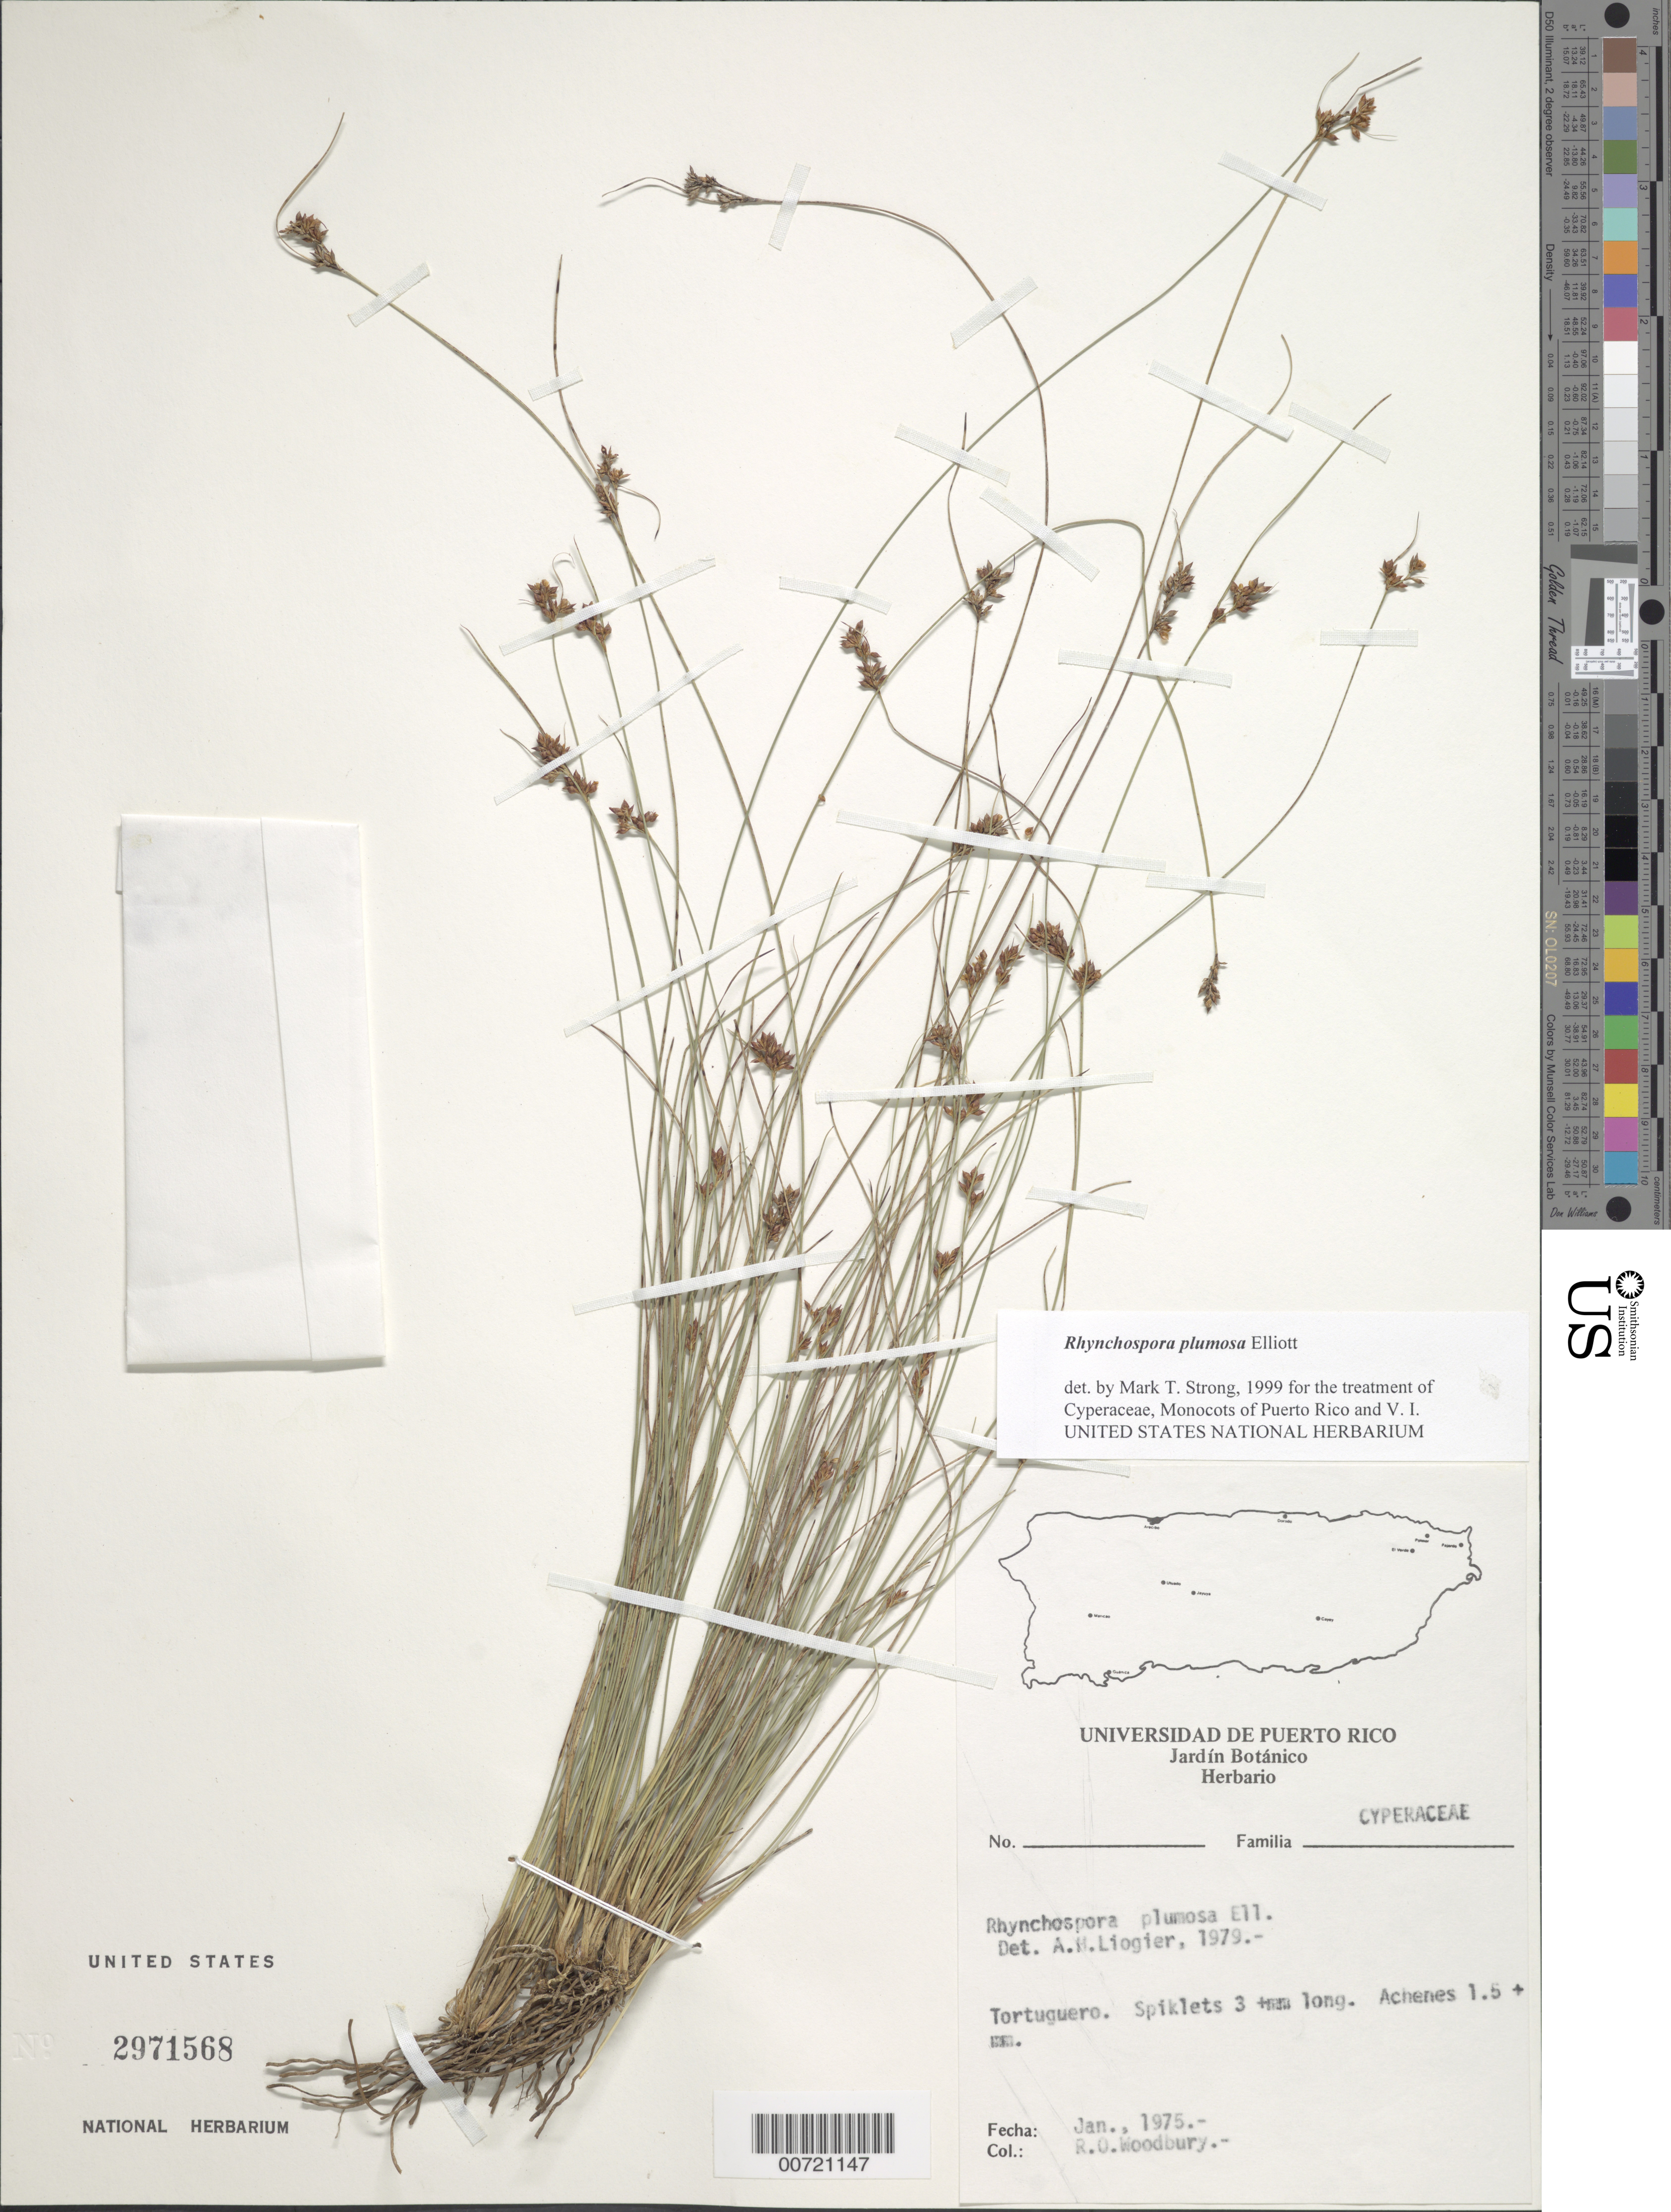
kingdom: Plantae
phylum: Tracheophyta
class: Liliopsida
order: Poales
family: Cyperaceae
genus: Rhynchospora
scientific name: Rhynchospora plumosa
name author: Elliott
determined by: Strong, M. T., (US), Smithsonian Institution - National Museum of Natural History (UNITED STATES)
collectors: R. O. Woodbury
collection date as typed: Jan 1975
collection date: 1975-01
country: Puerto Rico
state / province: Manatí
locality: Tortuguero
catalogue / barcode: US 2971568